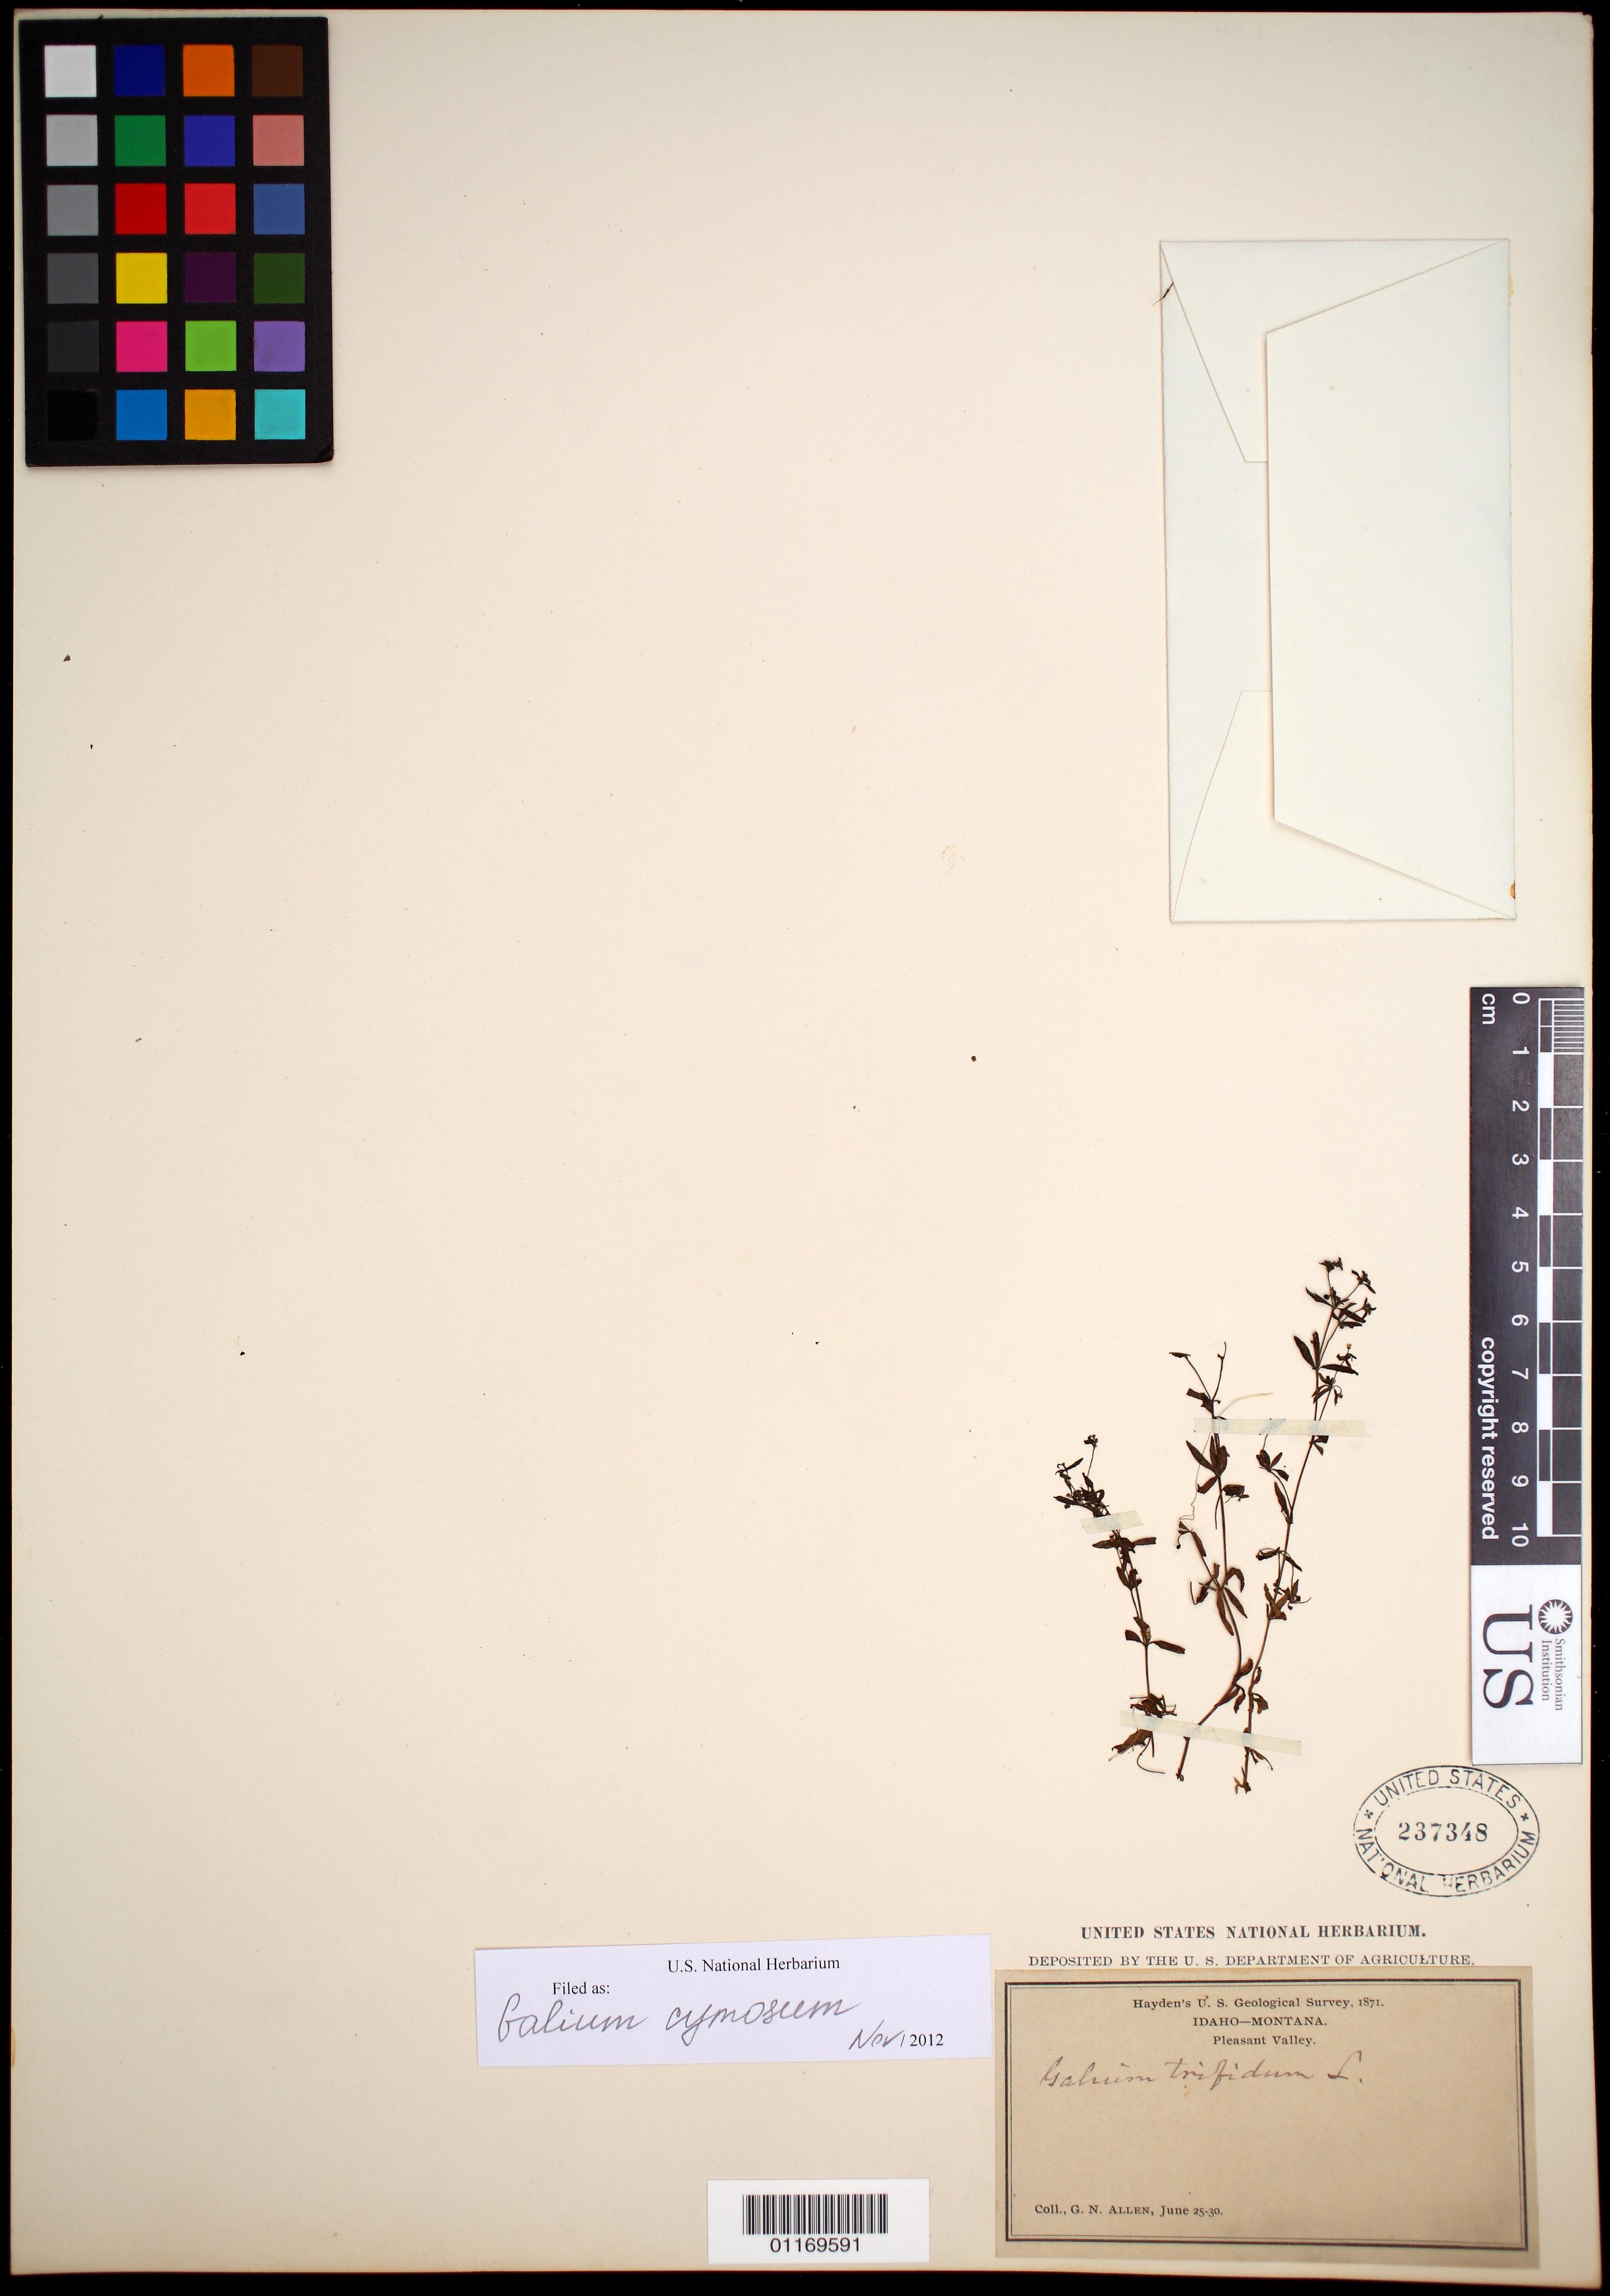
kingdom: Plantae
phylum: Tracheophyta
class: Magnoliopsida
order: Gentianales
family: Rubiaceae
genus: Galium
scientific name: Galium cymosum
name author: Wiegand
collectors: G. N. Allen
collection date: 1871-06-25/1871-06-30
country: United States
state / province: Idaho / Montana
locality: Pleasant Valley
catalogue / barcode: US 237348